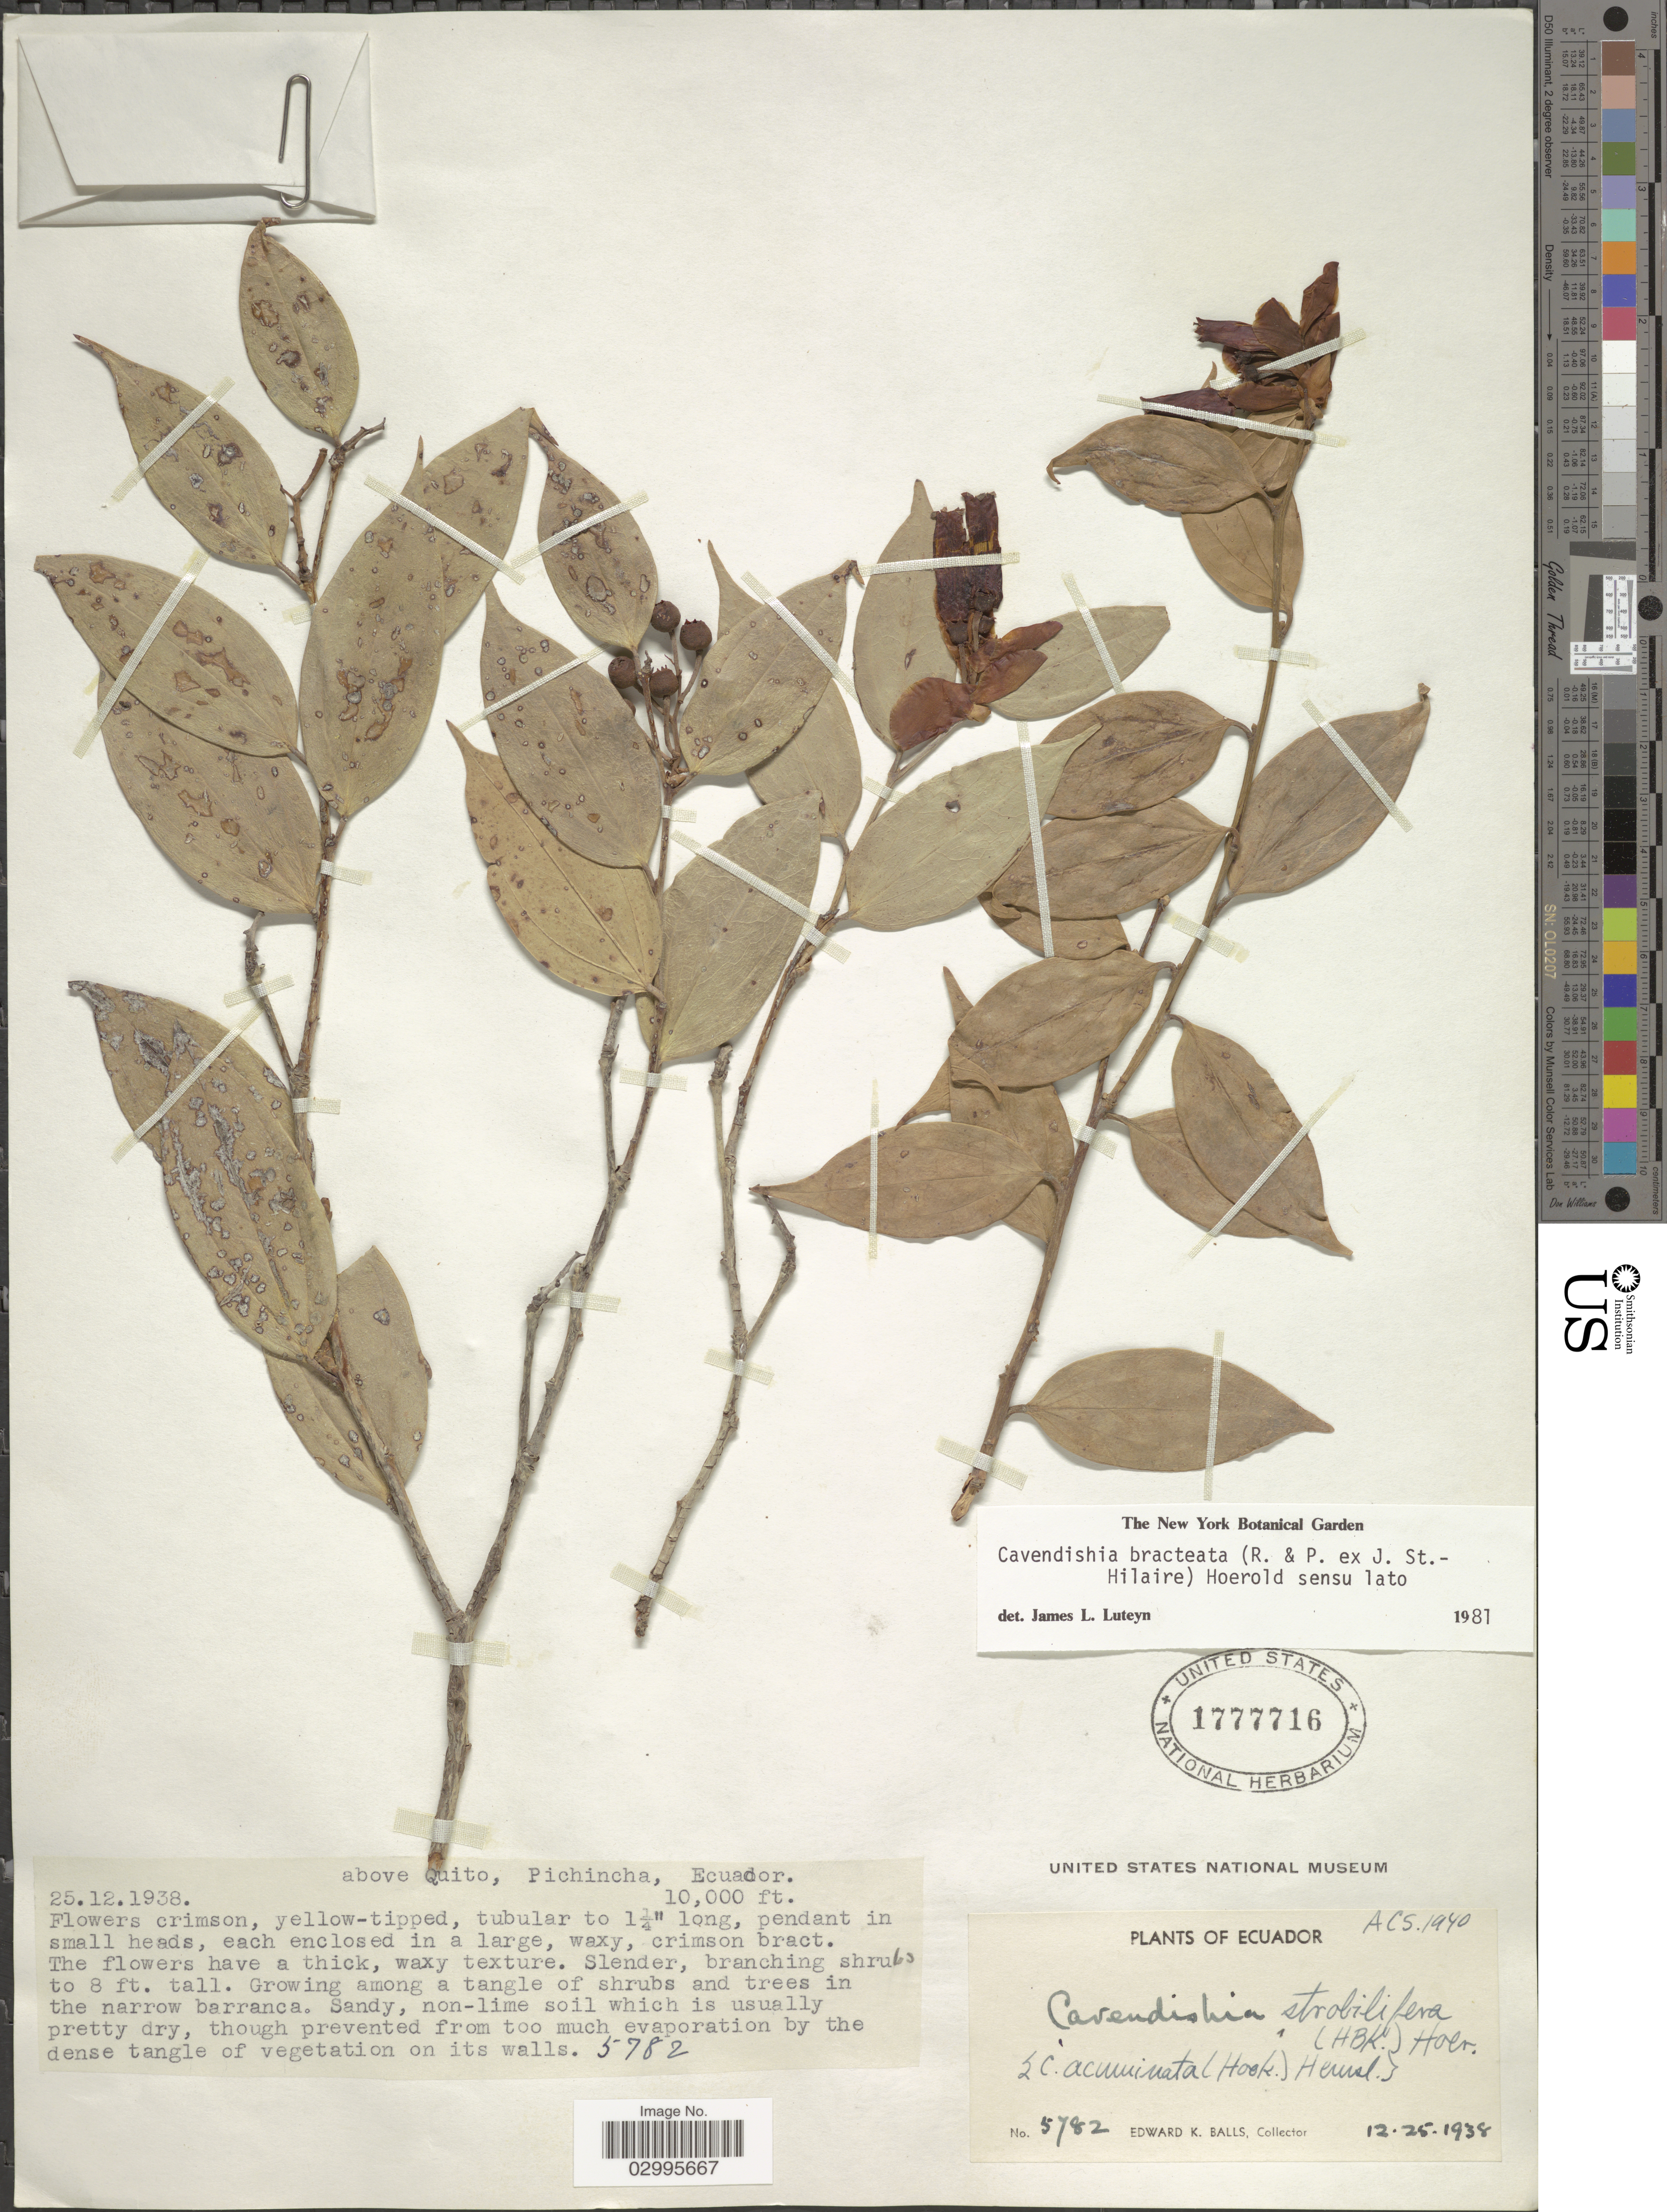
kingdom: Plantae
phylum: Tracheophyta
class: Magnoliopsida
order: Ericales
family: Ericaceae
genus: Cavendishia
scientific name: Cavendishia bracteata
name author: (Ruiz & Pav. ex J. St.-Hil.) Hoerold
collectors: E. K. Balls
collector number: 5782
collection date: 1938-12-25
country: Ecuador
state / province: Pichincha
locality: Above Quito.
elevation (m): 3048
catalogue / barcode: US 1777716